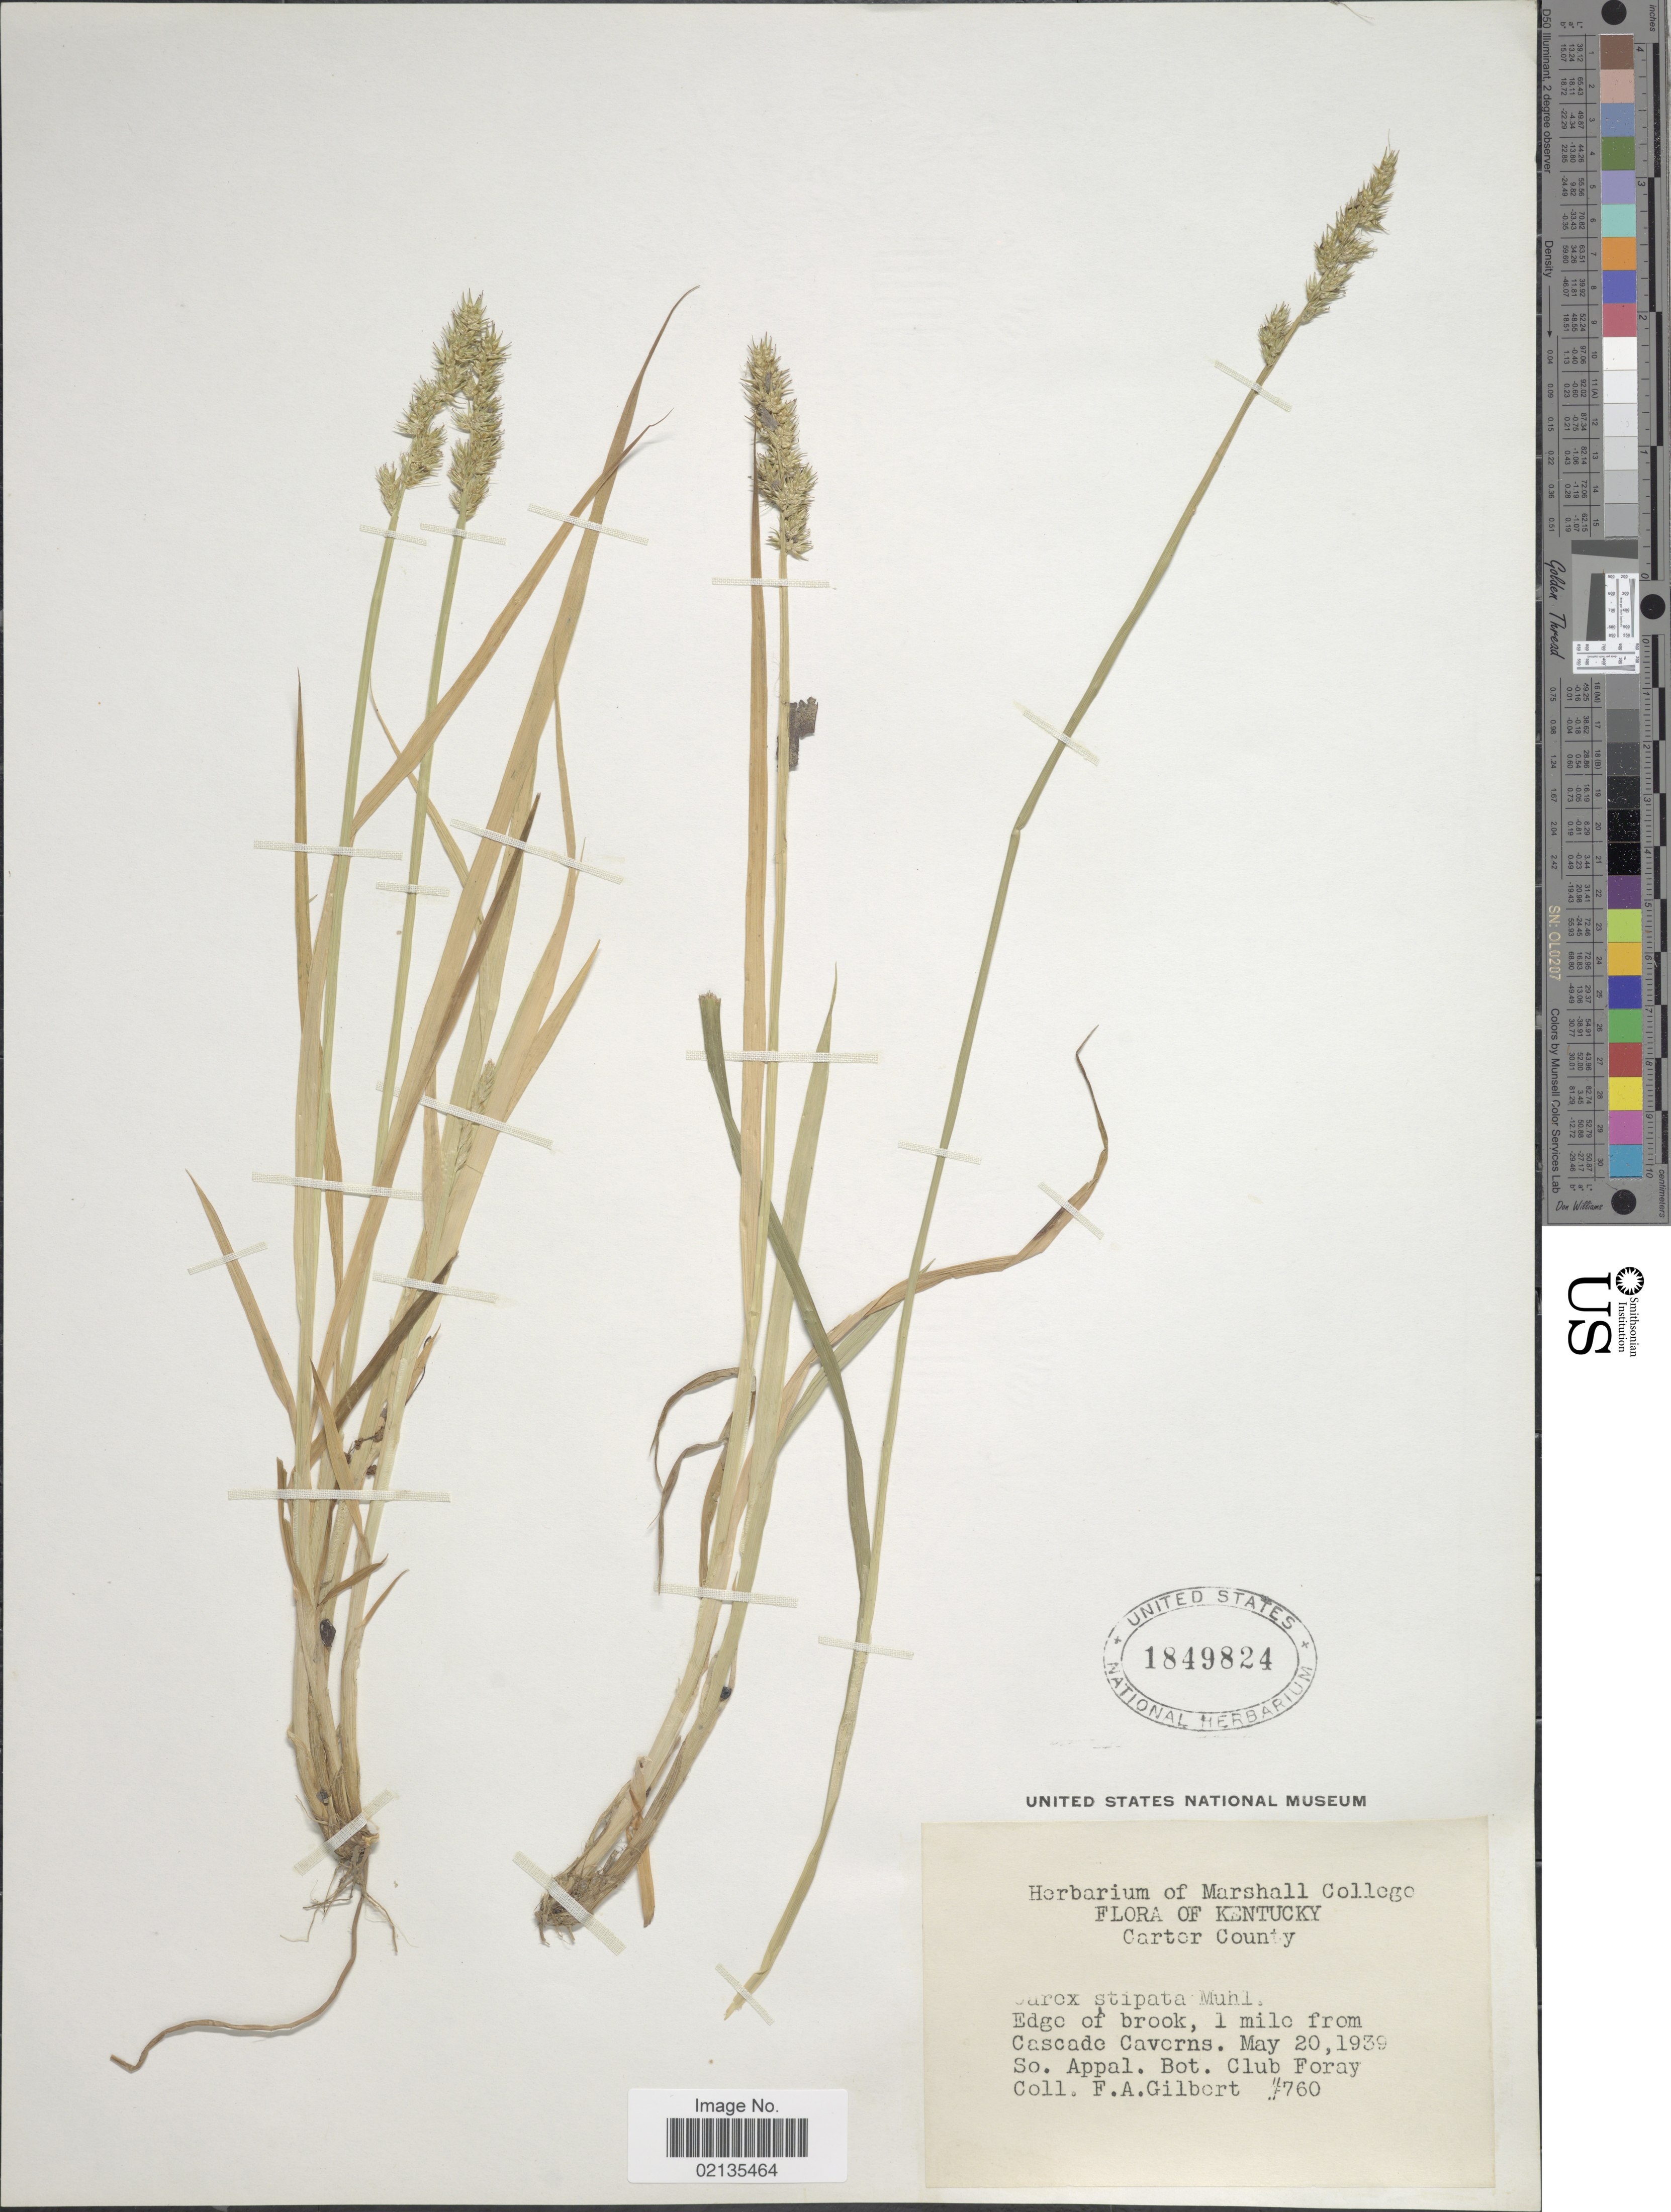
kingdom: Plantae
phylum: Tracheophyta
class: Liliopsida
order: Poales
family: Cyperaceae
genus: Carex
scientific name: Carex stipata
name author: Muhl. ex Willd.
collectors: F. A. Gilbert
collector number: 760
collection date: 1939-05-20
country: United States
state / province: Kentucky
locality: Carter County, edge of brook, 1 mile from Cascade Caverns, So. Appal. Bot. Club Foray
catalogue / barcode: US 1849824